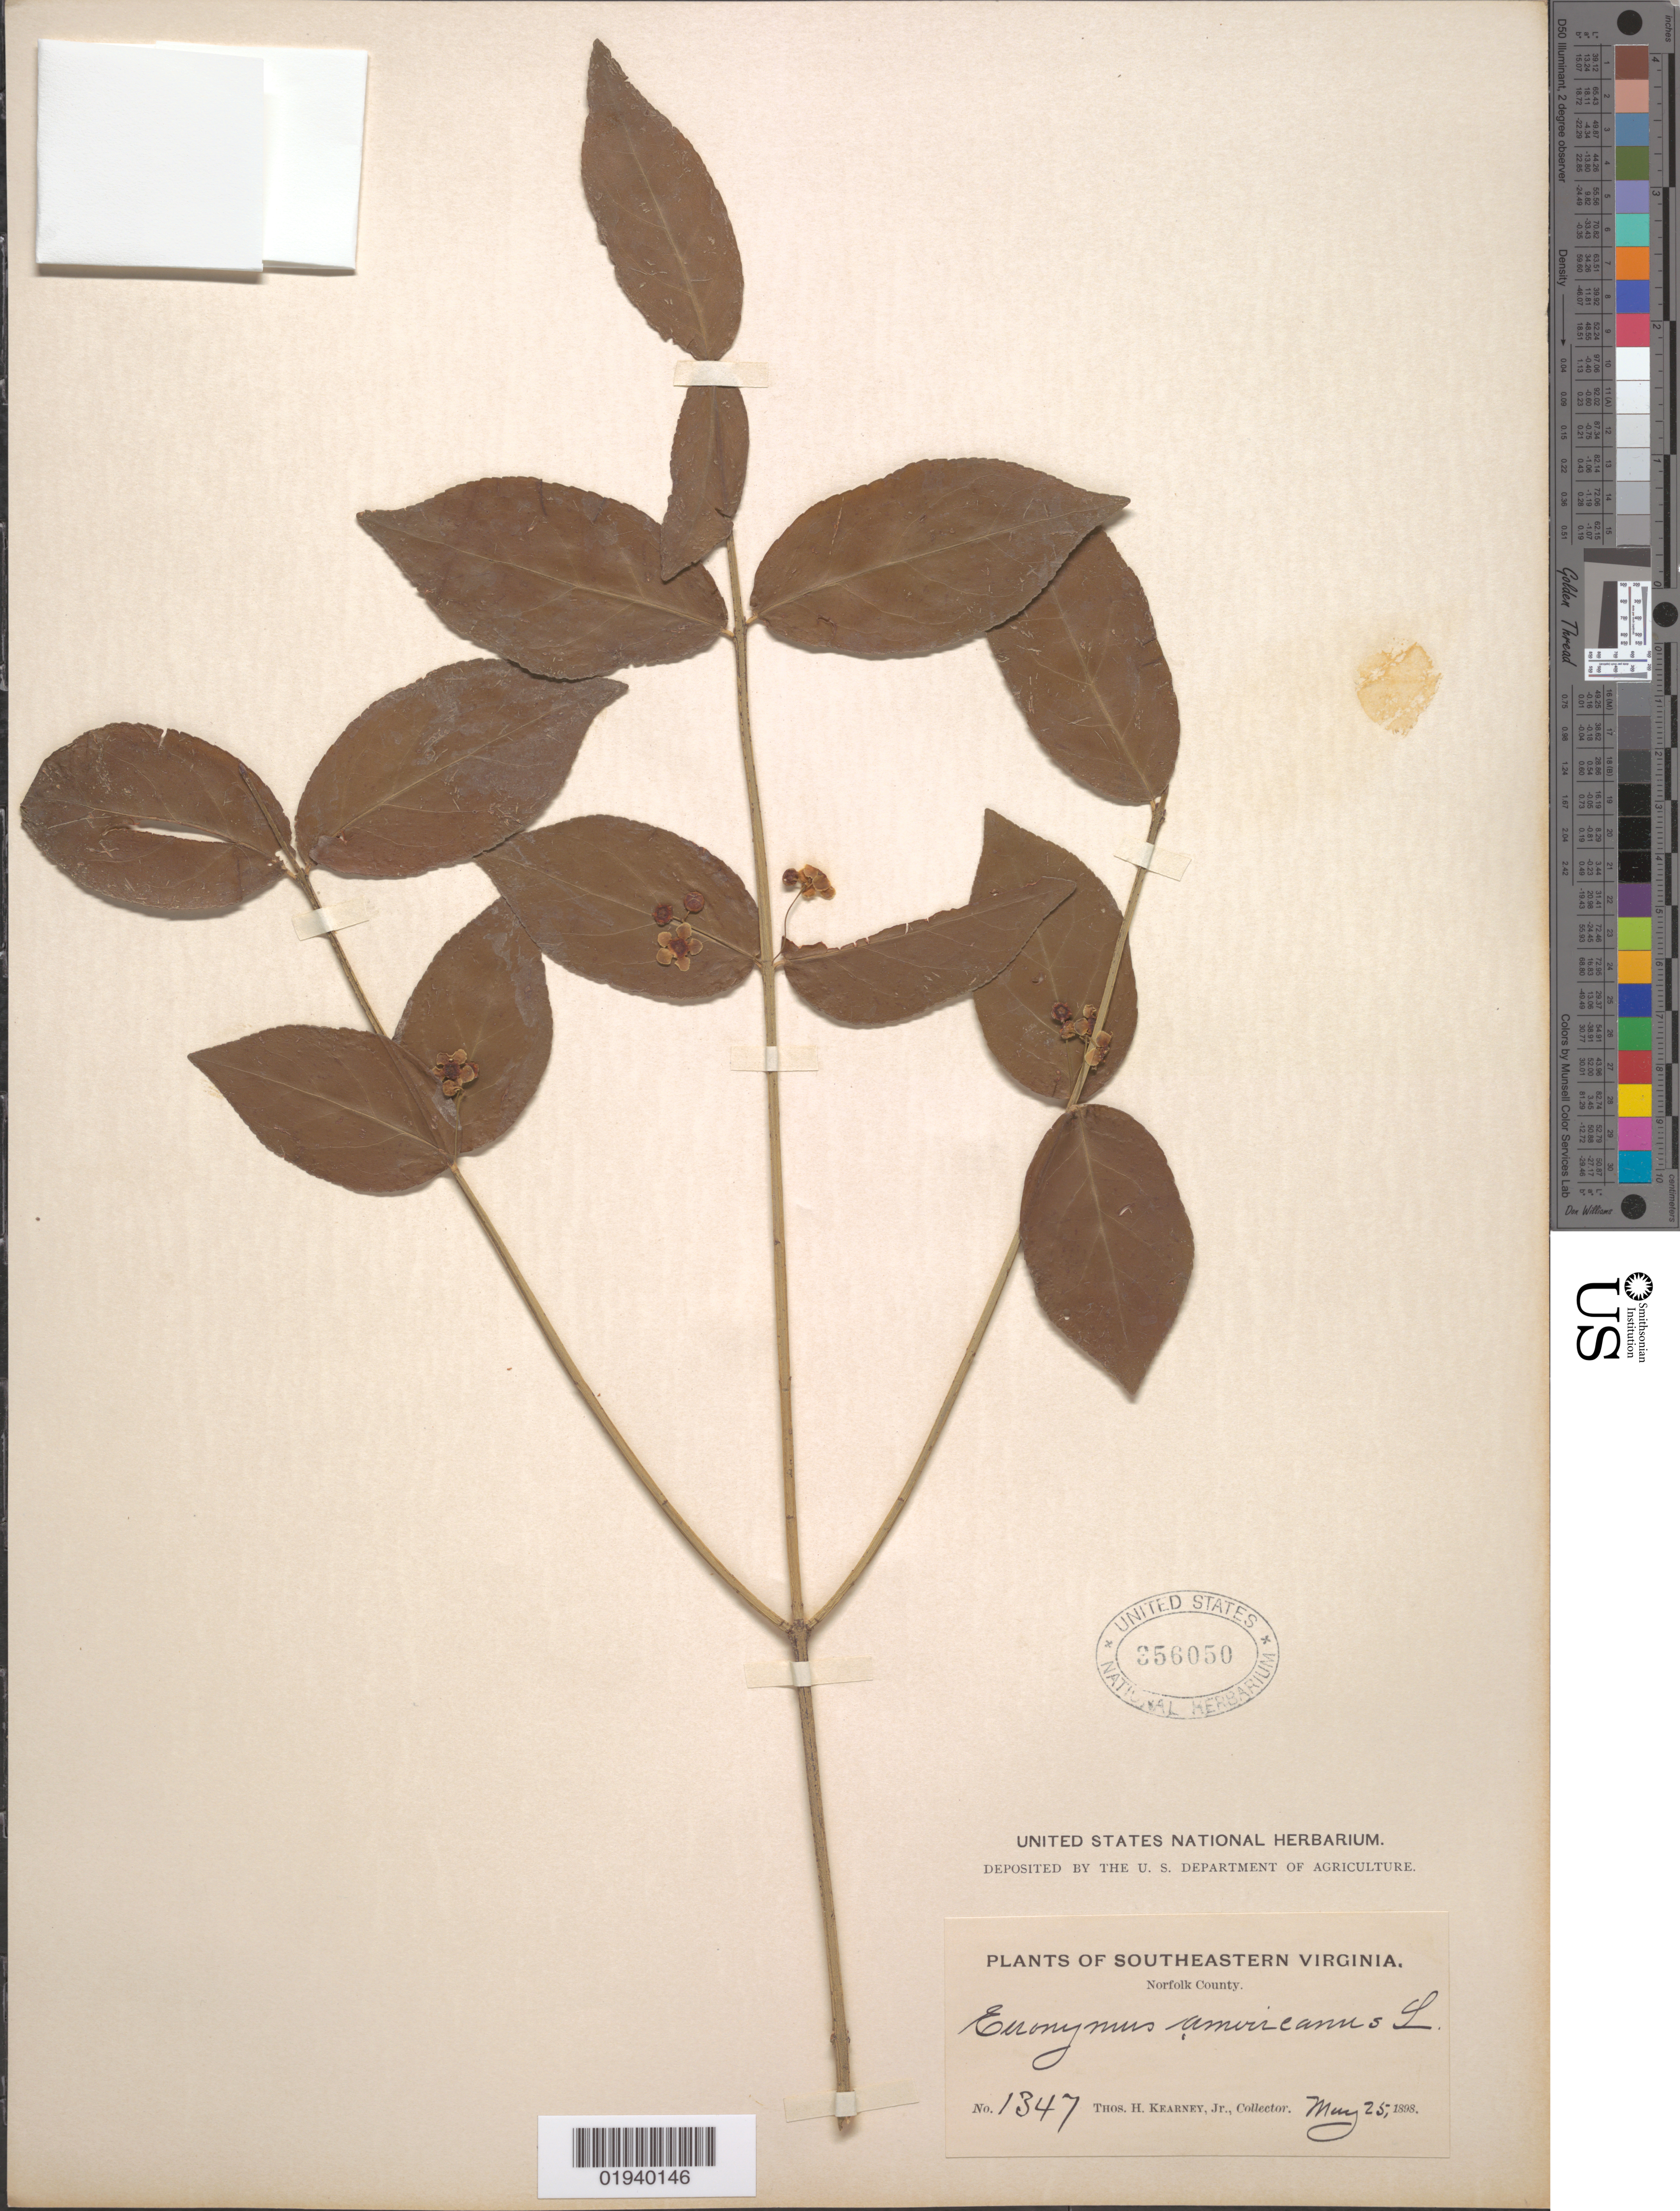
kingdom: Plantae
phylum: Tracheophyta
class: Magnoliopsida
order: Celastrales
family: Celastraceae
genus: Euonymus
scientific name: Euonymus americanus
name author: L.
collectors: T. H. Kearney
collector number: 1347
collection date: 1898-05-25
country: United States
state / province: Virginia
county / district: City of Norfolk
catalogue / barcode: US 356050